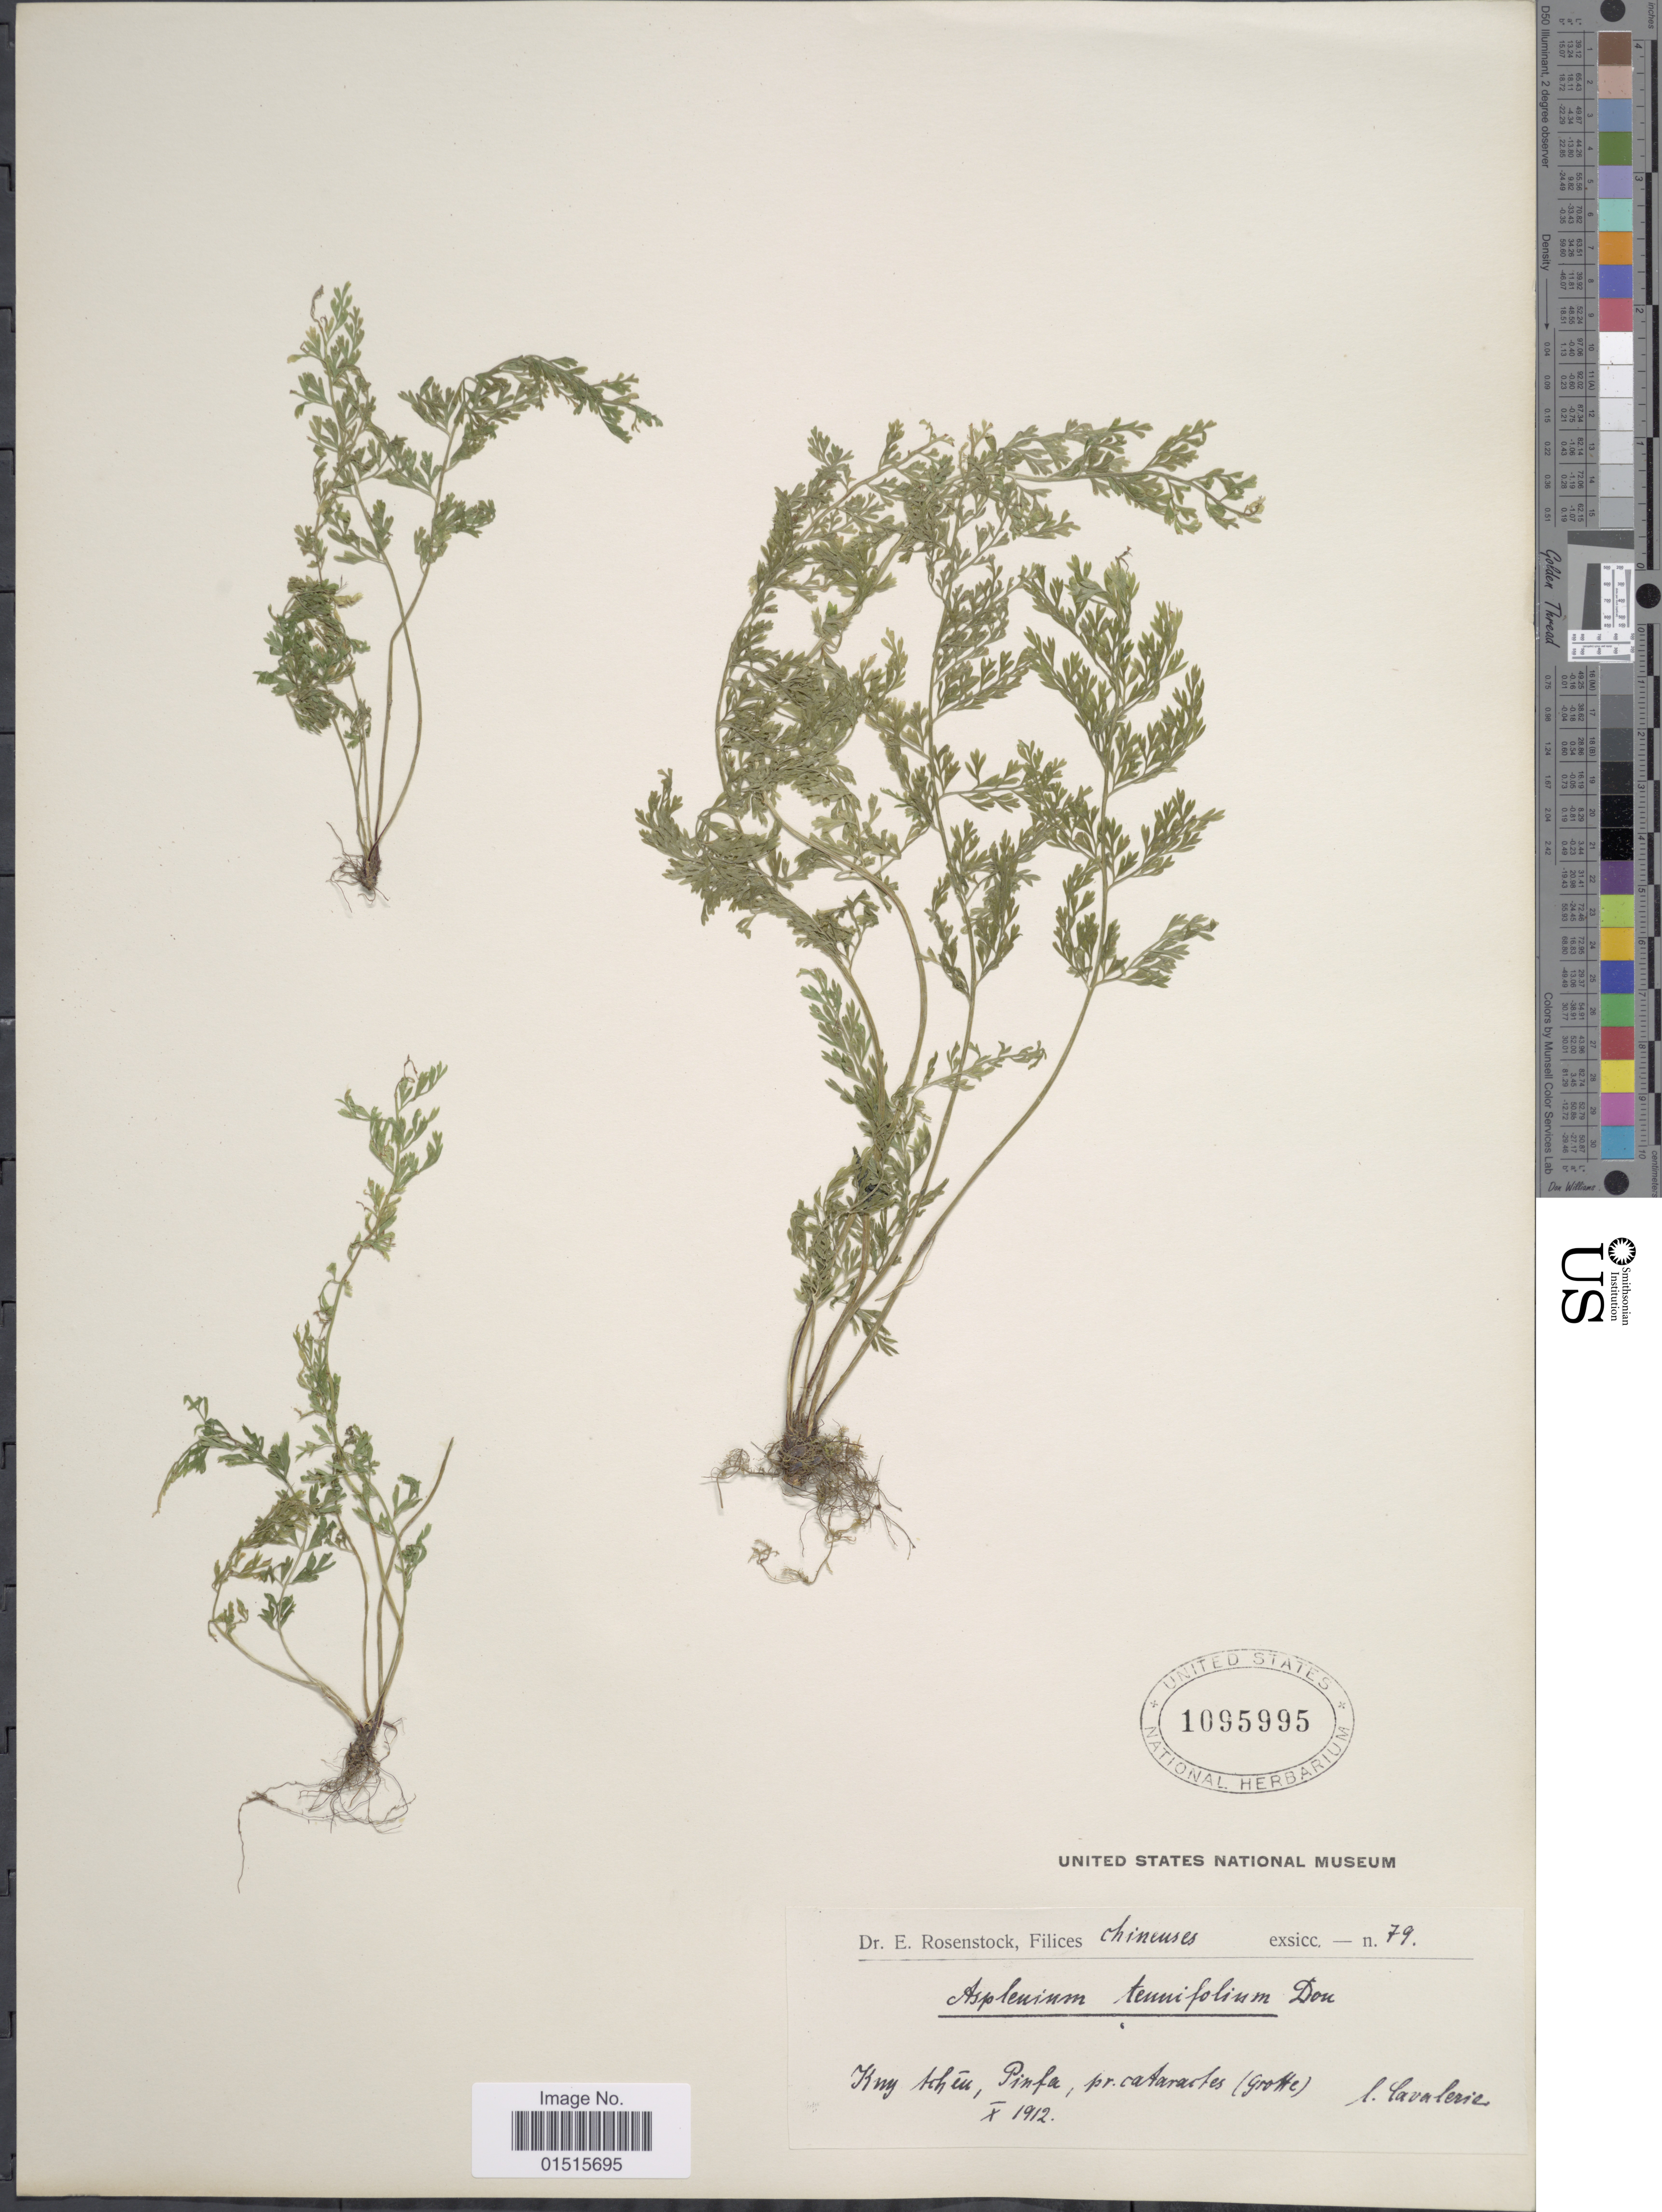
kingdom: Plantae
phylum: Tracheophyta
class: Polypodiopsida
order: Polypodiales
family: Aspleniaceae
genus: Asplenium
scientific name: Asplenium tenuifolium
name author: D. Don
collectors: -. Cavalerie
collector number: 79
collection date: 1912-10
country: China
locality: Chinenses, Kung [interpreted] Teheu [interpreted], Pinfa, pr. catarales [interpreted] (grotte) [interpreted]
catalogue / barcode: US 1095995